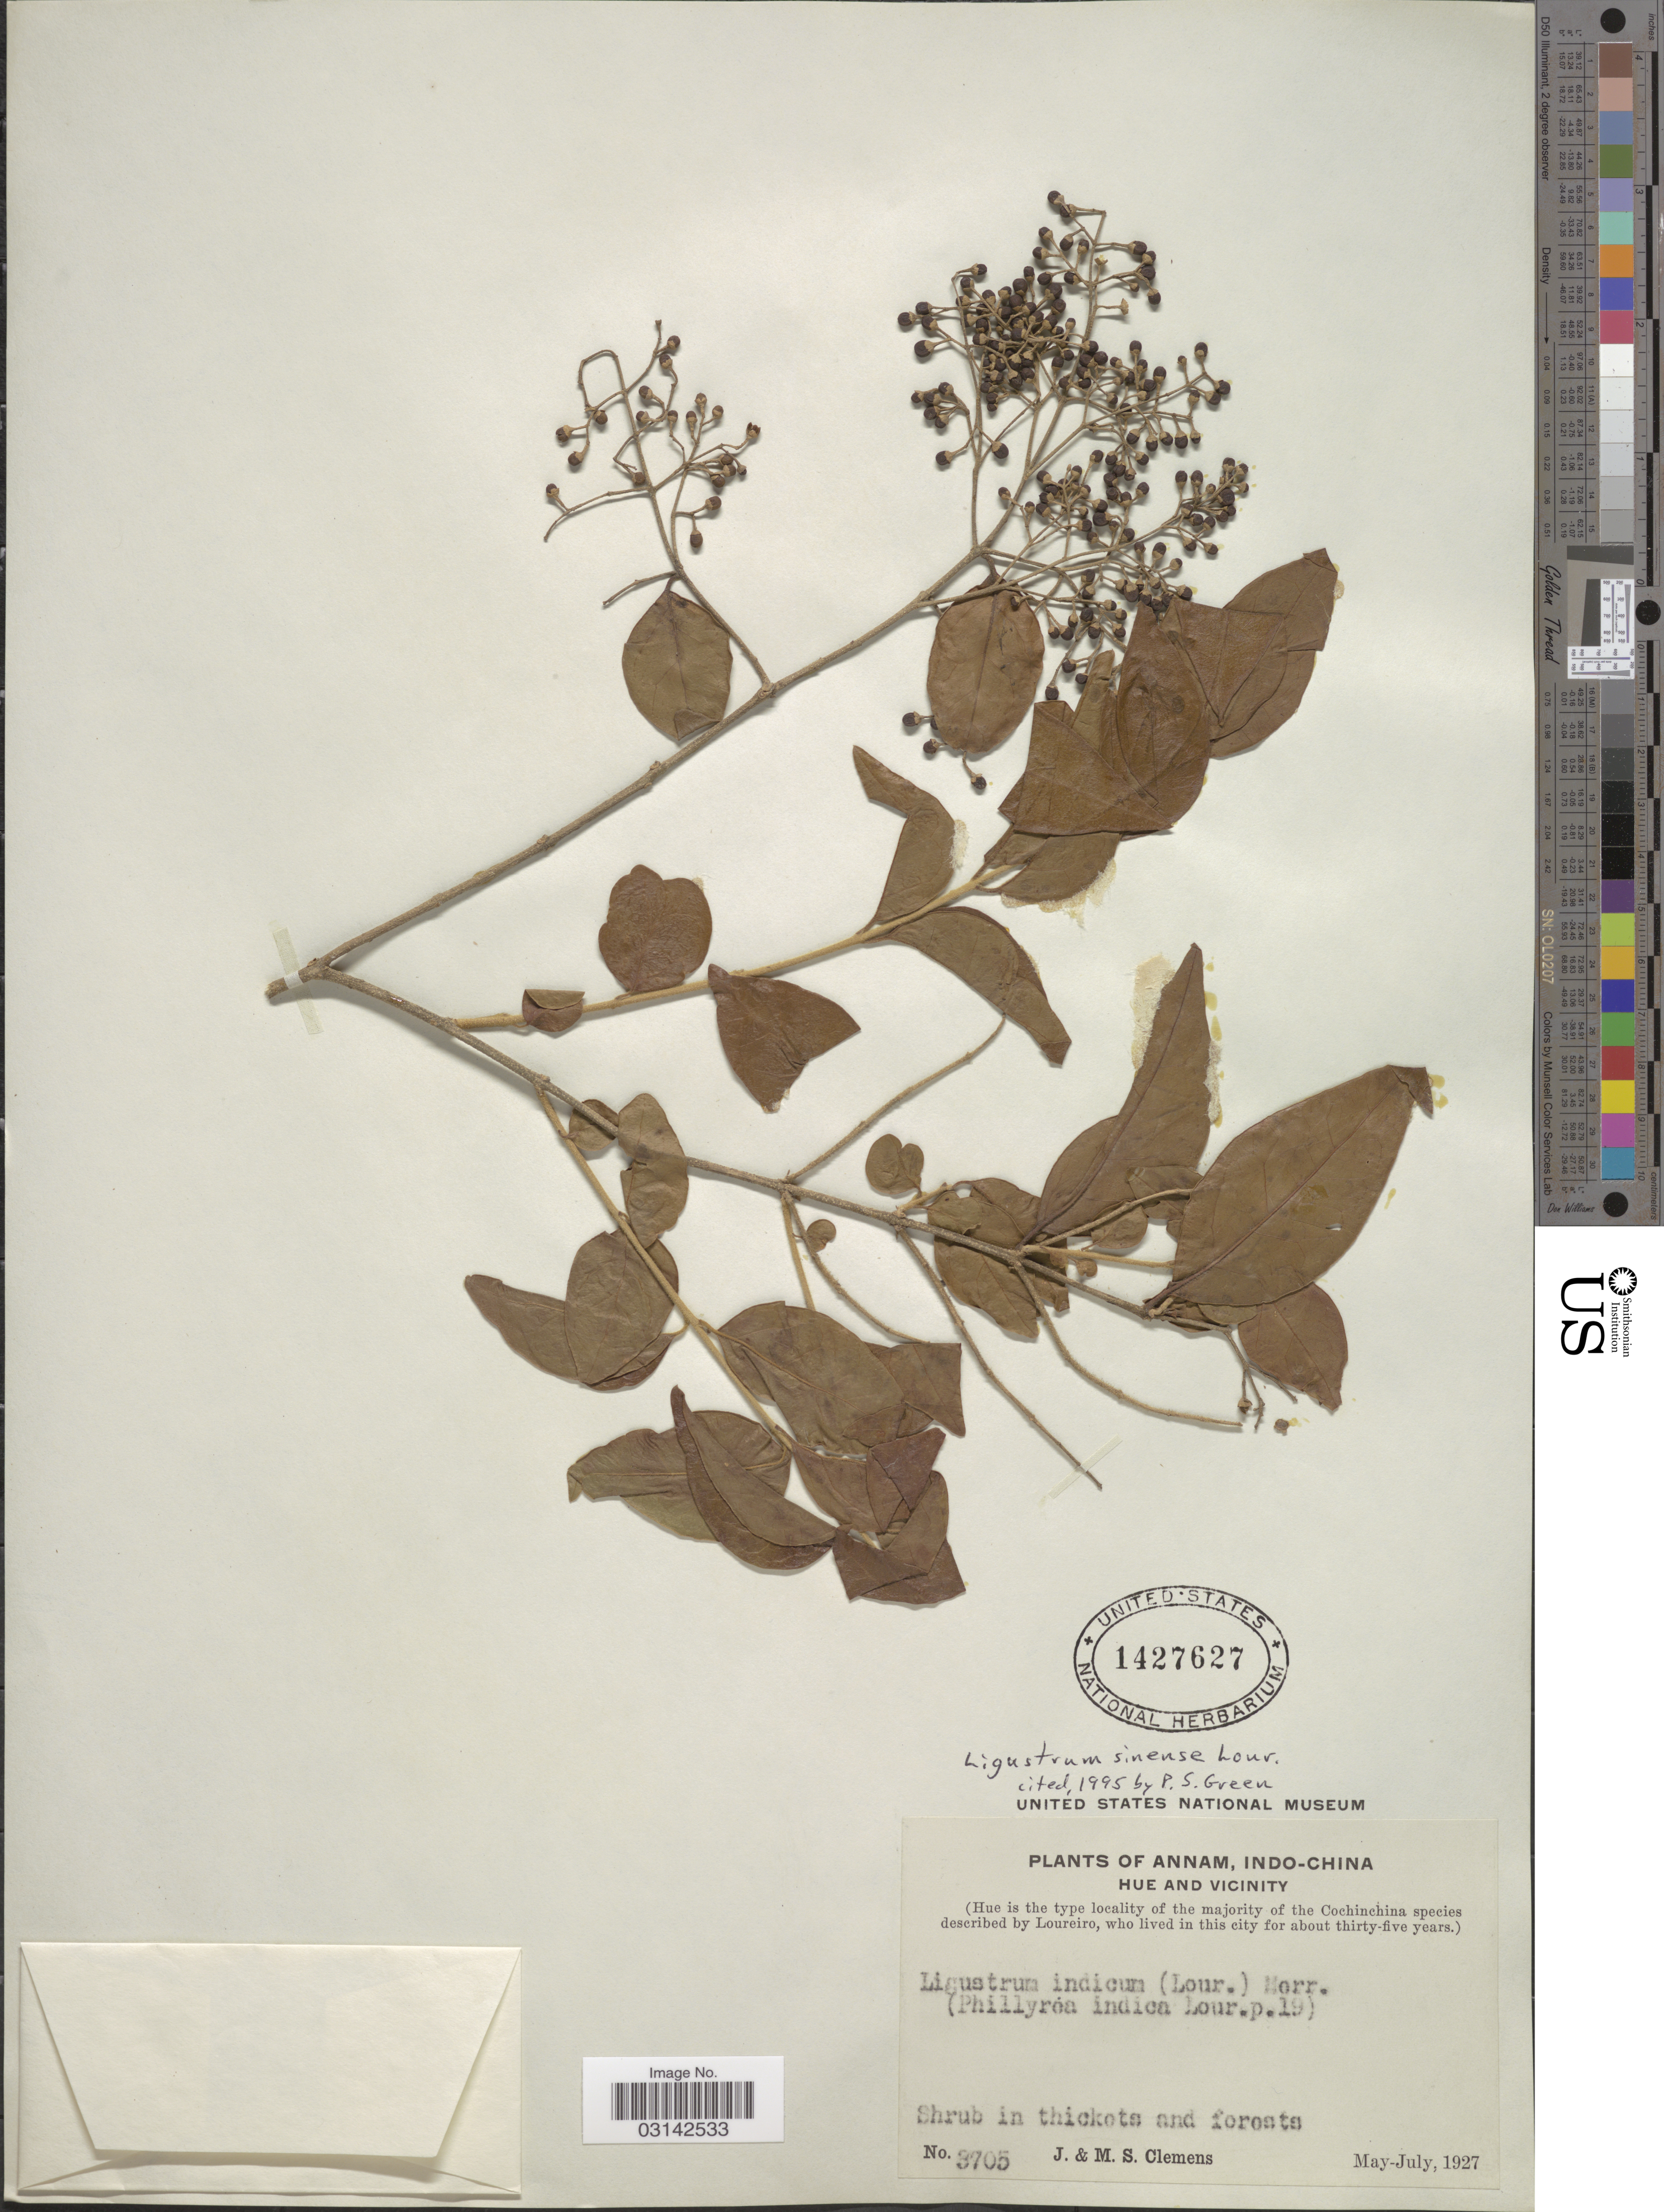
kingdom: Plantae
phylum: Tracheophyta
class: Magnoliopsida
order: Lamiales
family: Oleaceae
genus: Ligustrum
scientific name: Ligustrum sinense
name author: Lour.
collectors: J. Clemens & M. S. Clemens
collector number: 3705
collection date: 1927-05/1927-07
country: Vietnam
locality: Annam, Indo-China, Hue and Vicinity.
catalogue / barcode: US 1427627